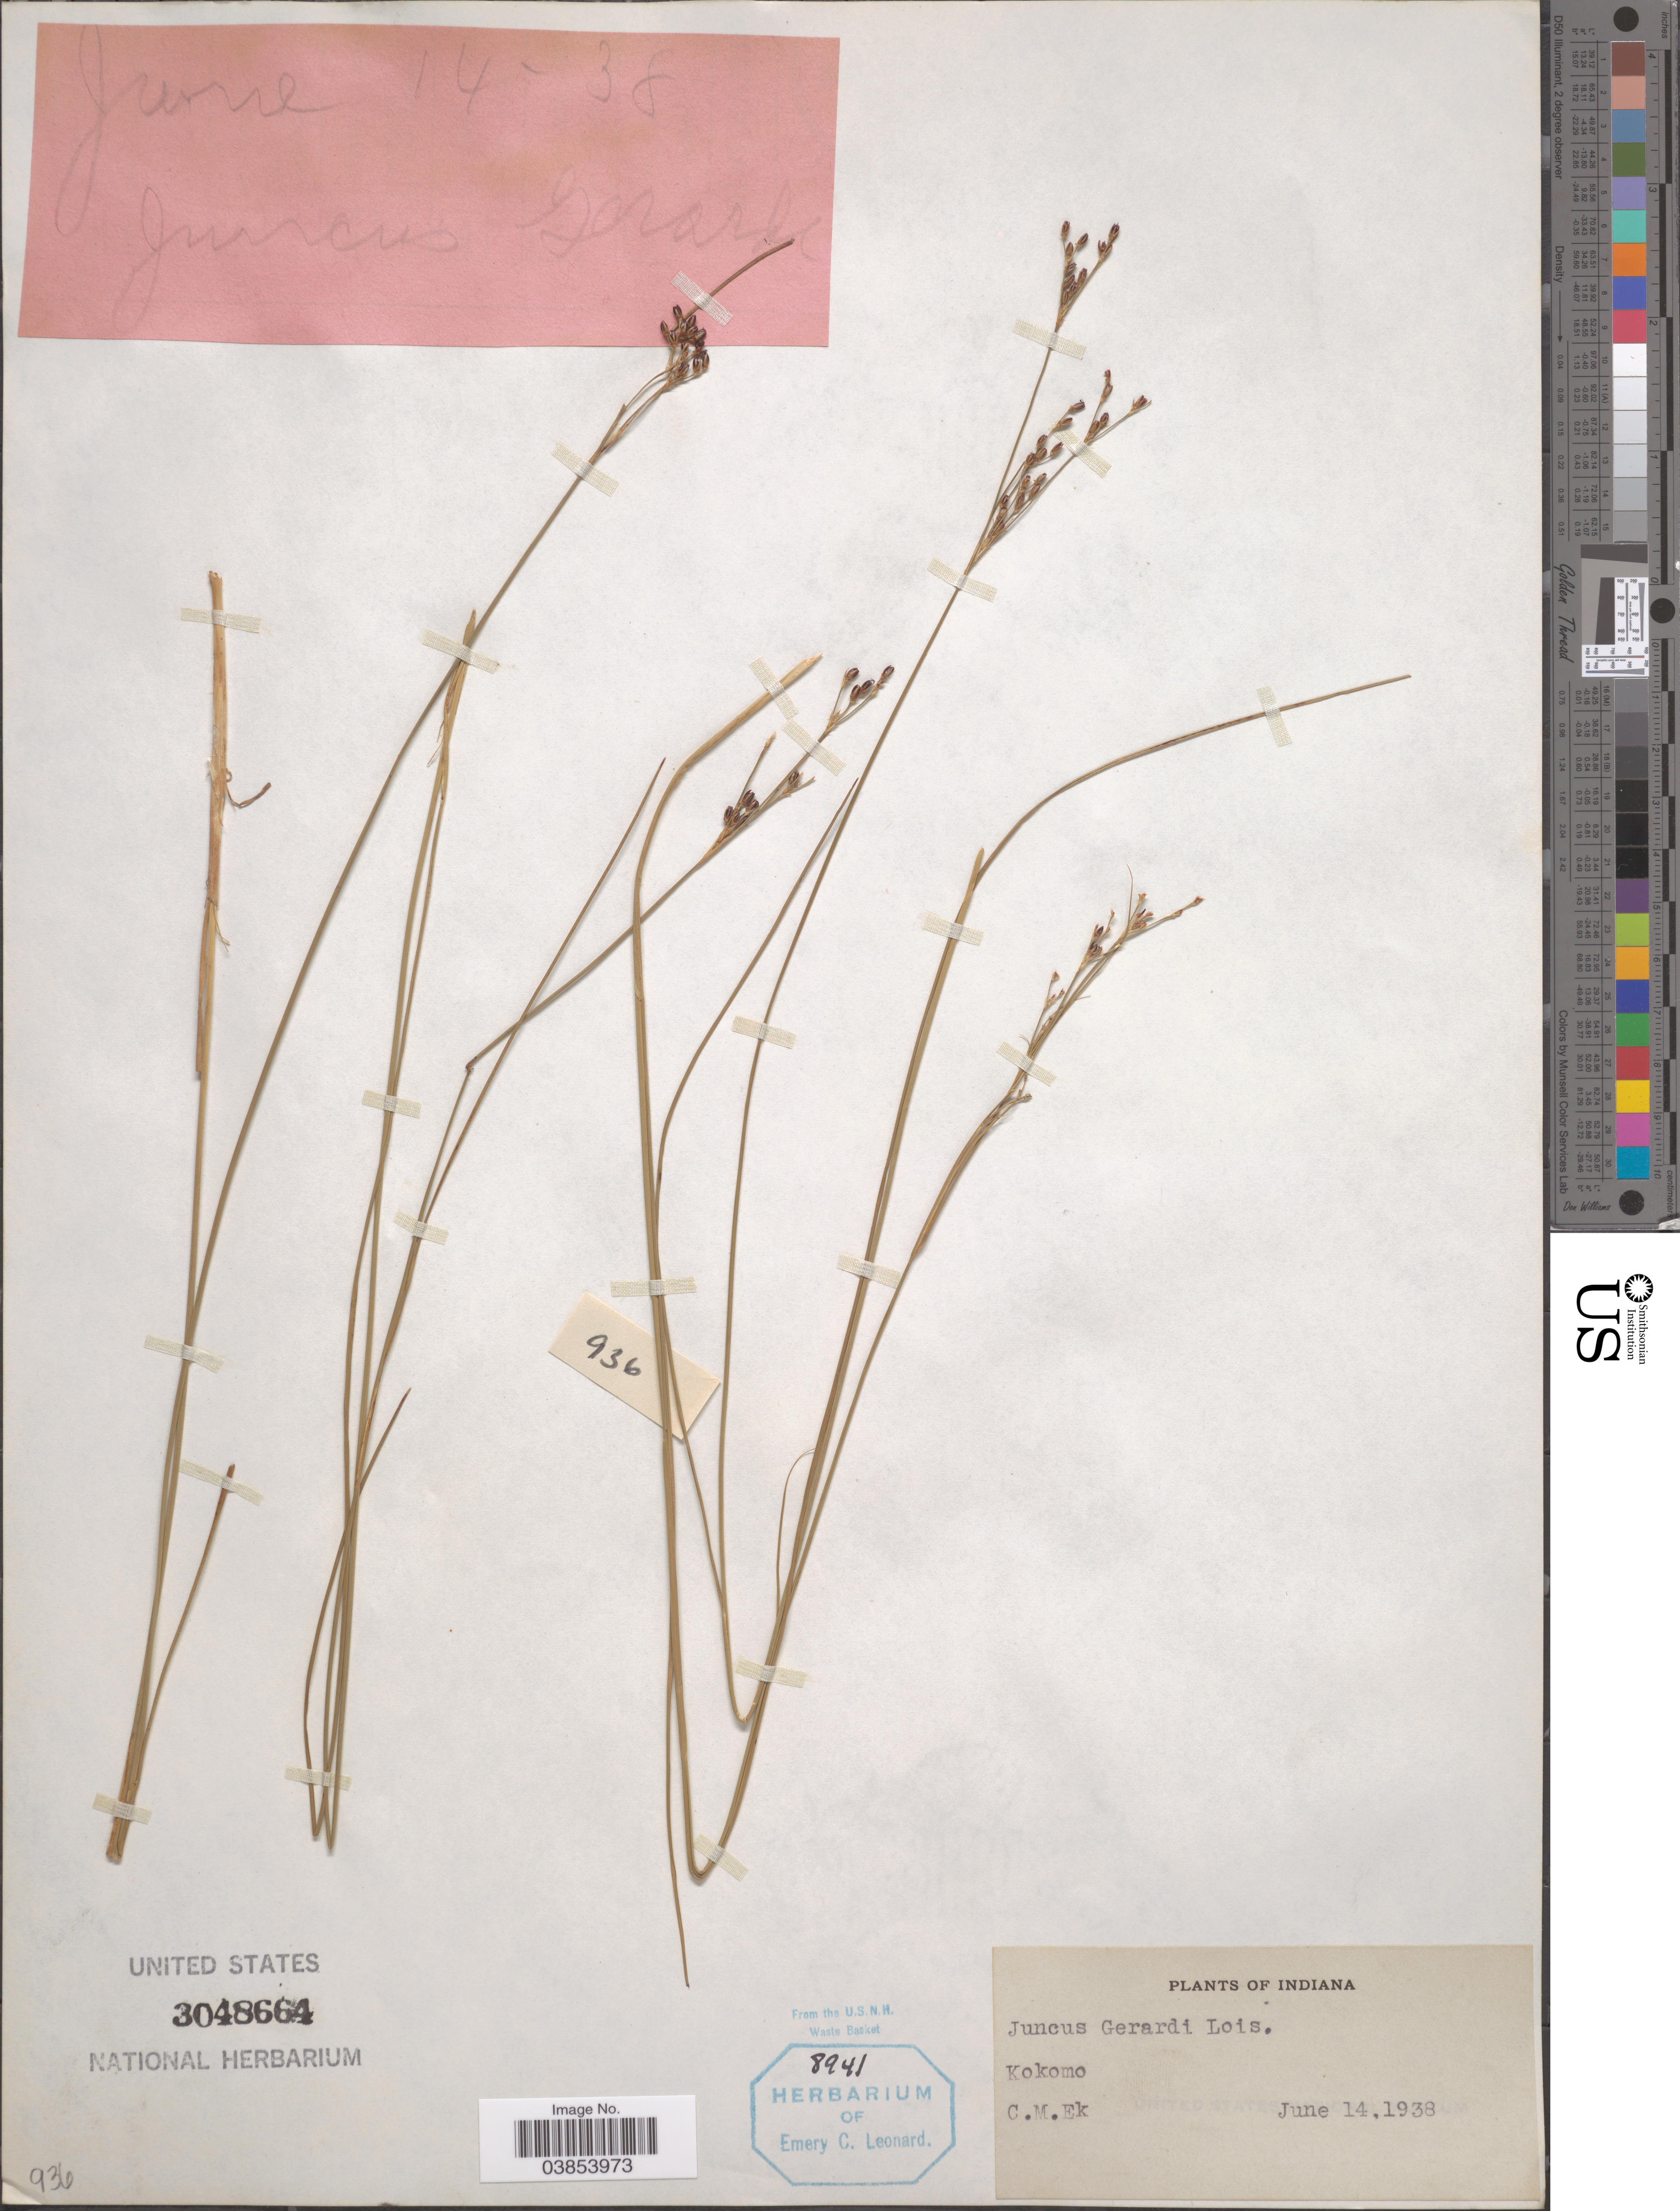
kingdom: Plantae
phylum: Tracheophyta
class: Liliopsida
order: Poales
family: Juncaceae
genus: Juncus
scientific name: Juncus gerardi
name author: Loisel.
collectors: C. Ek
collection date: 1938-06-14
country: United States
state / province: Indiana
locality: Kokomo.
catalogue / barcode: US 3048664